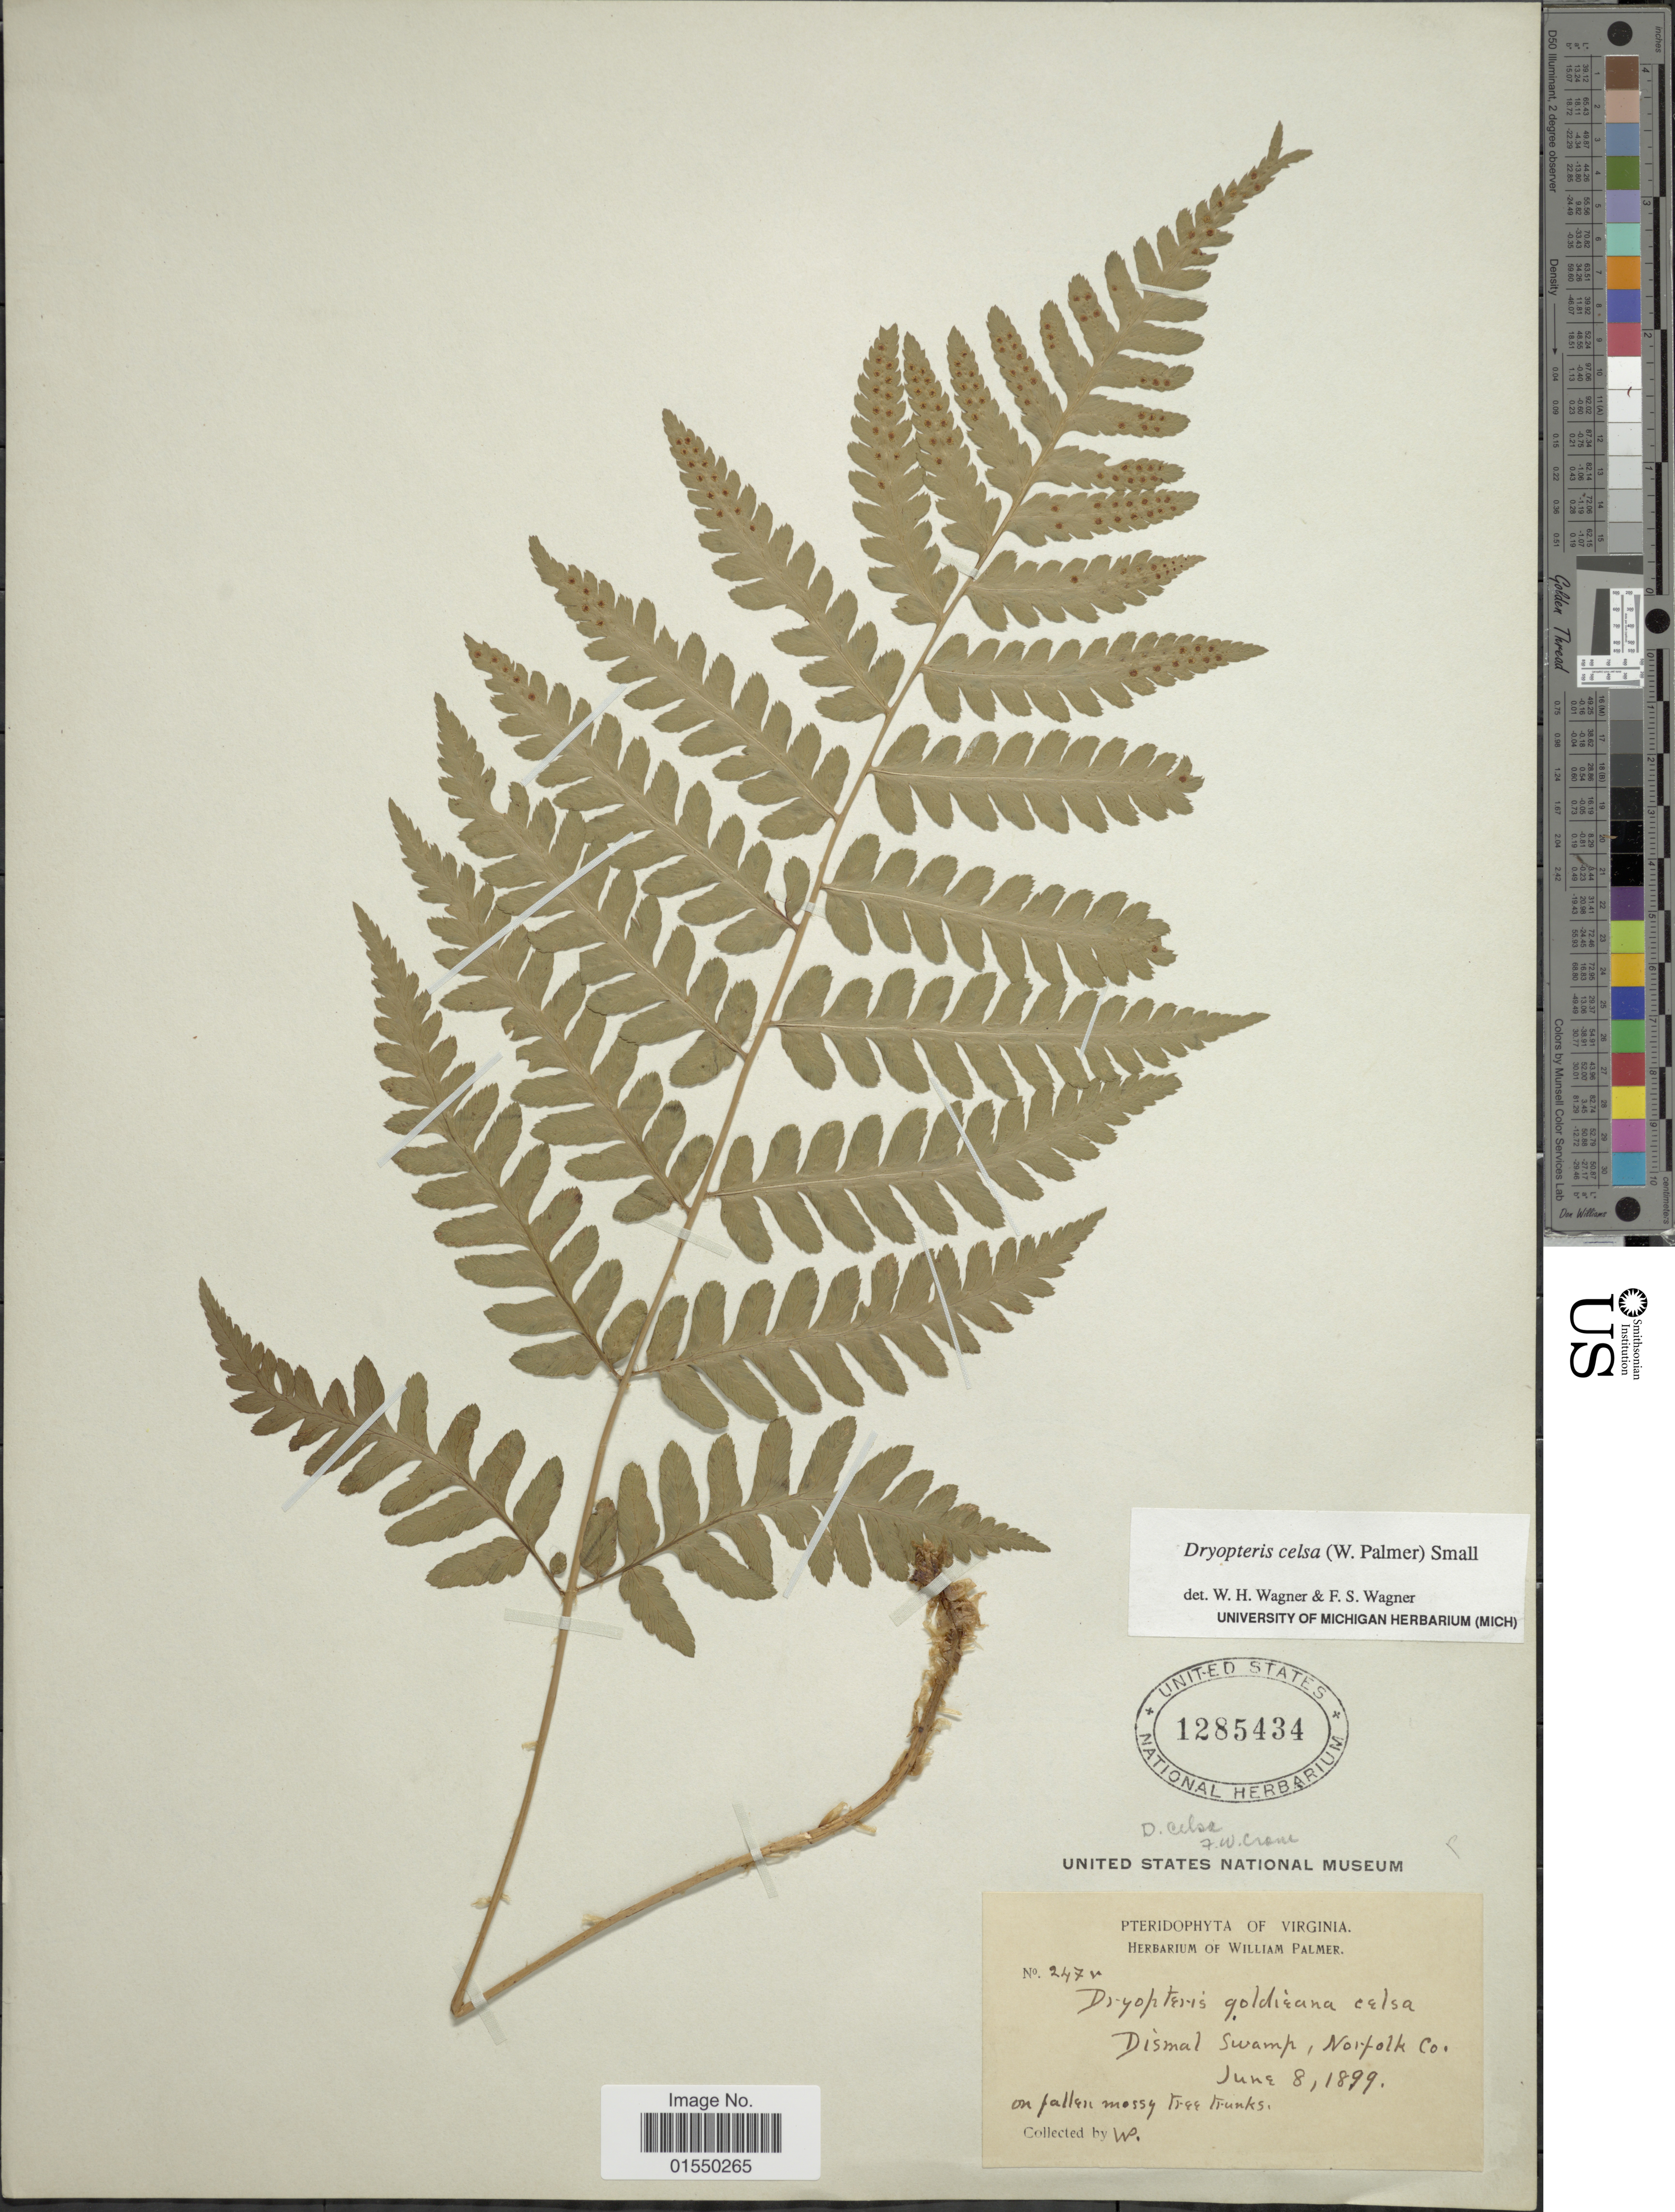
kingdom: Plantae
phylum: Tracheophyta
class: Polypodiopsida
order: Polypodiales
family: Dryopteridaceae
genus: Dryopteris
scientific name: Dryopteris celsa (W. Palmer) Knowlt., W. Palmer & C.L. Pollard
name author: (W. Palmer) Knowlt. et al.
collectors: W. Palmer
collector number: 247v*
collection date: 1899-06-08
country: United States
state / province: Virginia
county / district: City of Norfolk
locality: Dismal Swamp, Norfolk Co.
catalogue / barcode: US 1285434